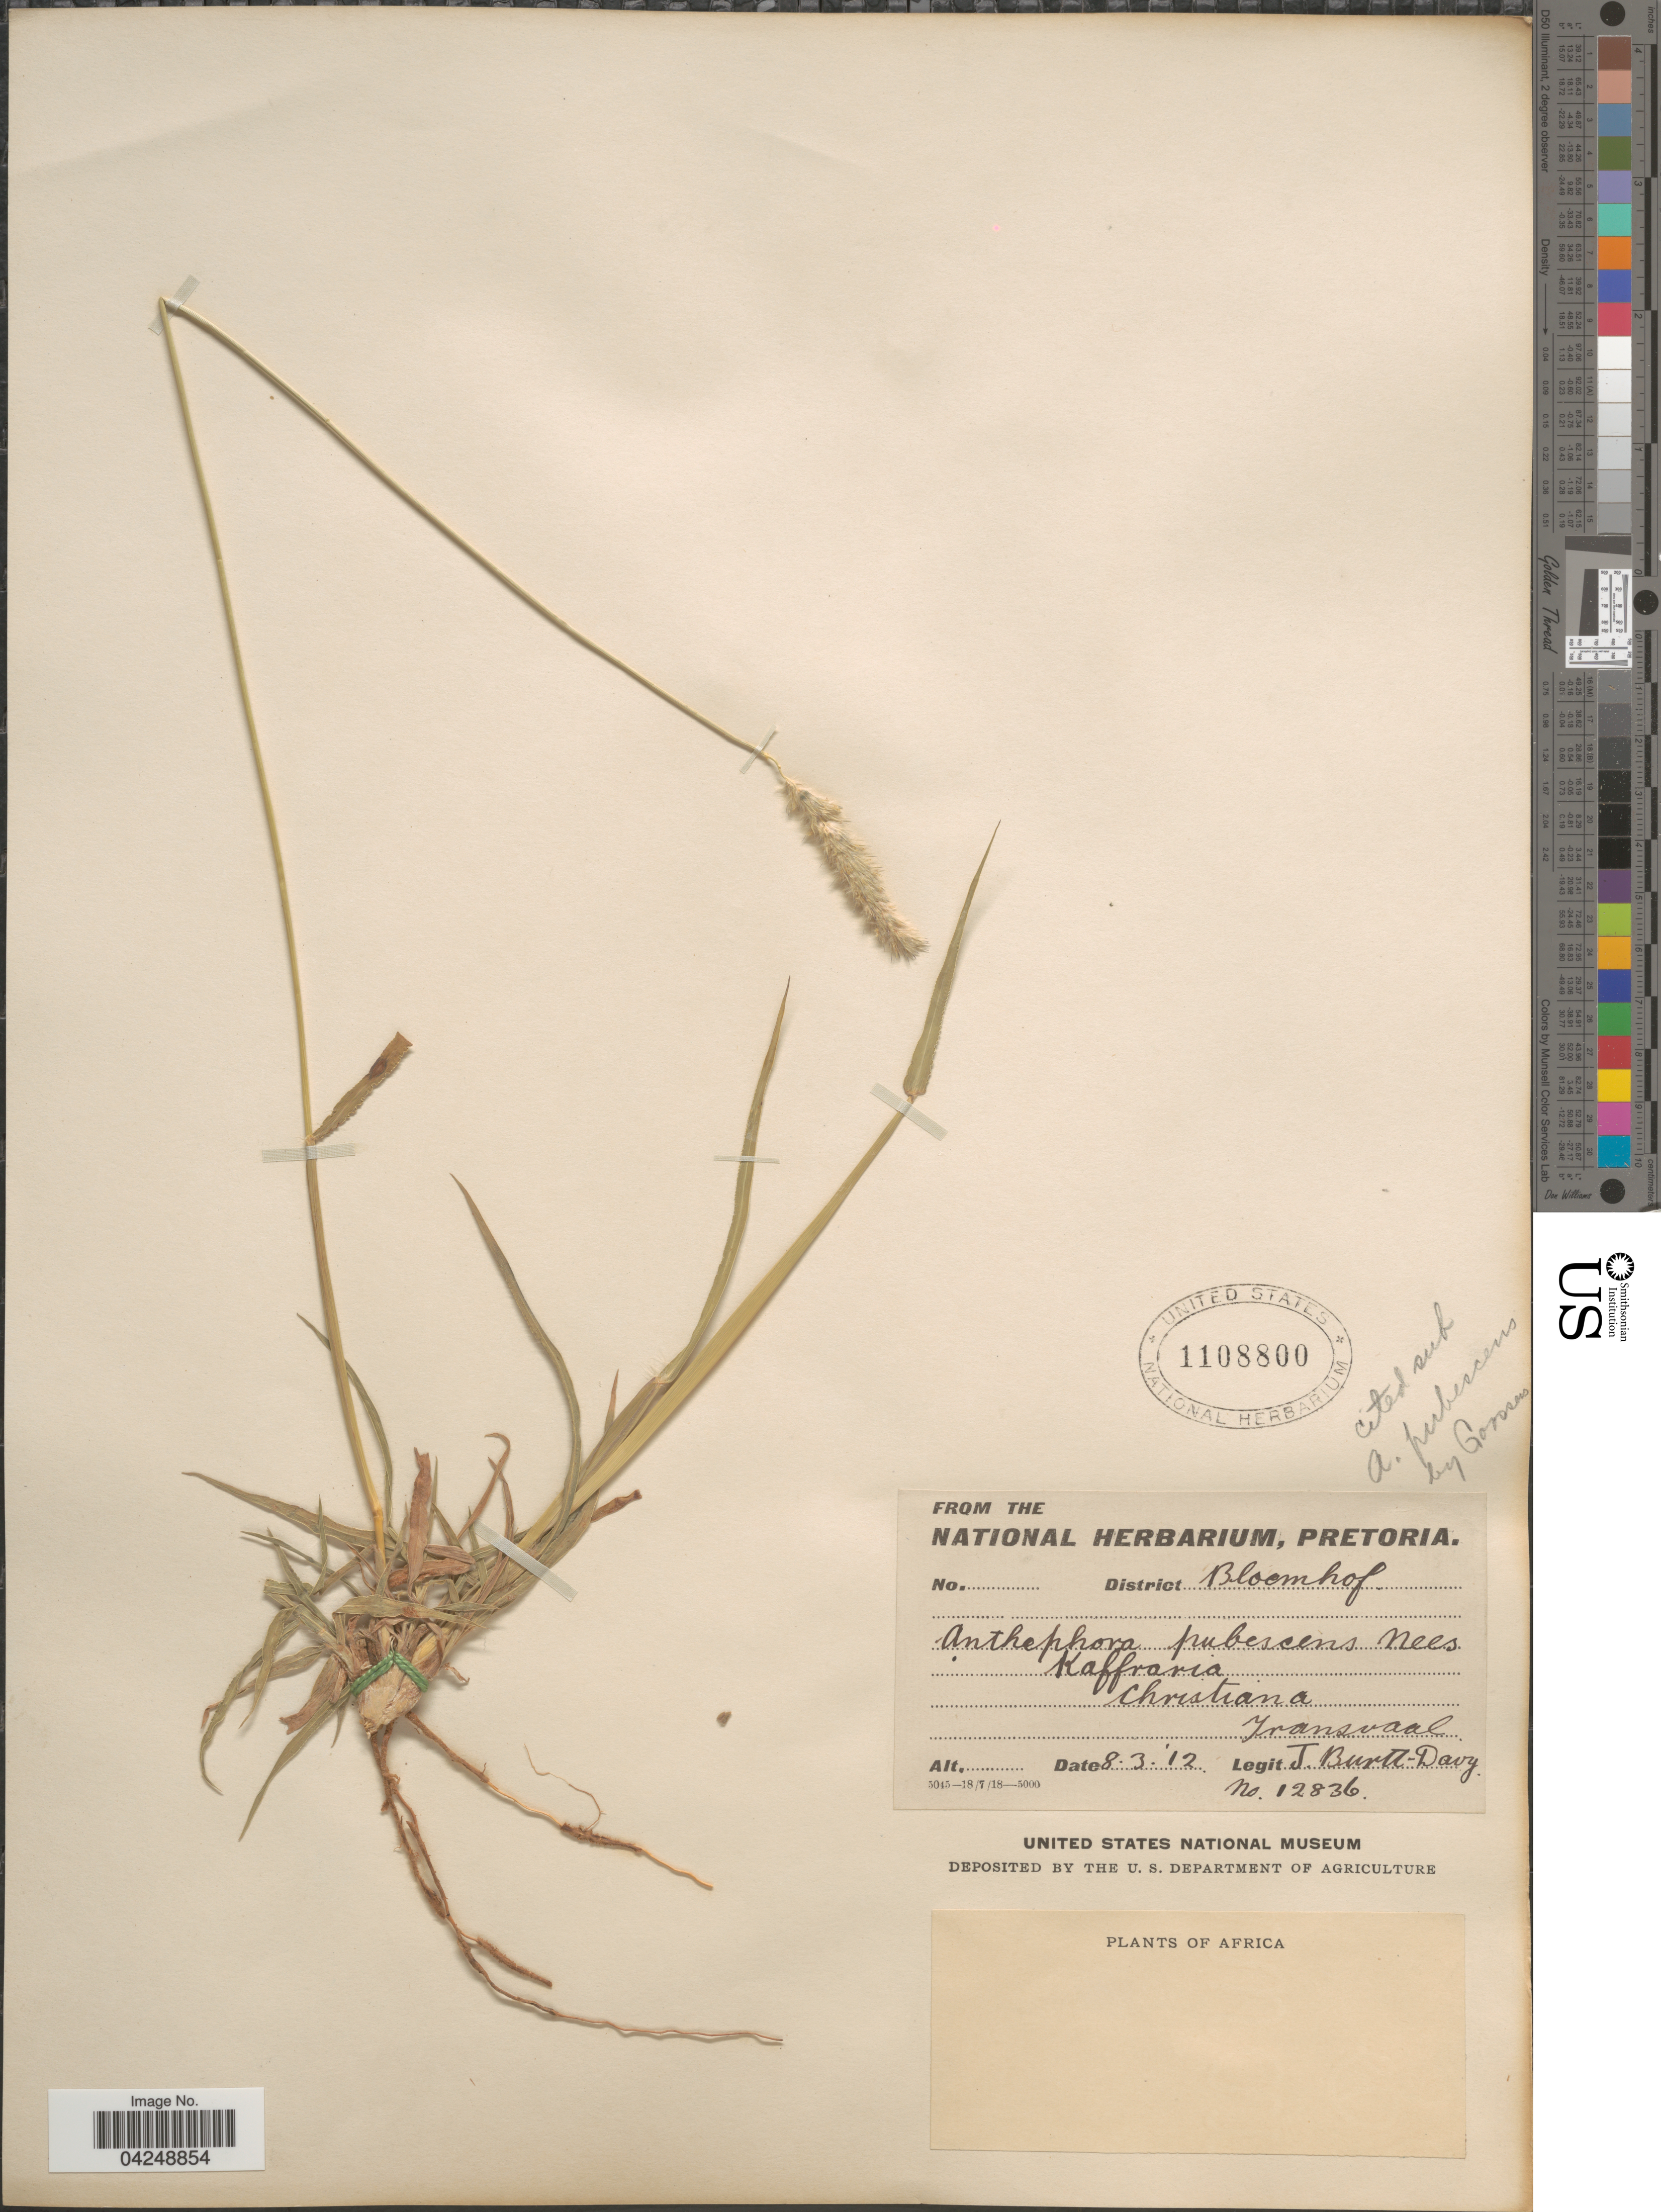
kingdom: Plantae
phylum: Tracheophyta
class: Liliopsida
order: Poales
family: Poaceae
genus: Anthephora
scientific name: Anthephora pubescens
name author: Nees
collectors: J. Burtt Davy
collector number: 12836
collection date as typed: Transcribed d/m/y: 8/3/12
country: South Africa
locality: District Bloemhof. Kaffraria. Christiana. Transvaal.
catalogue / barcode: US 1108800